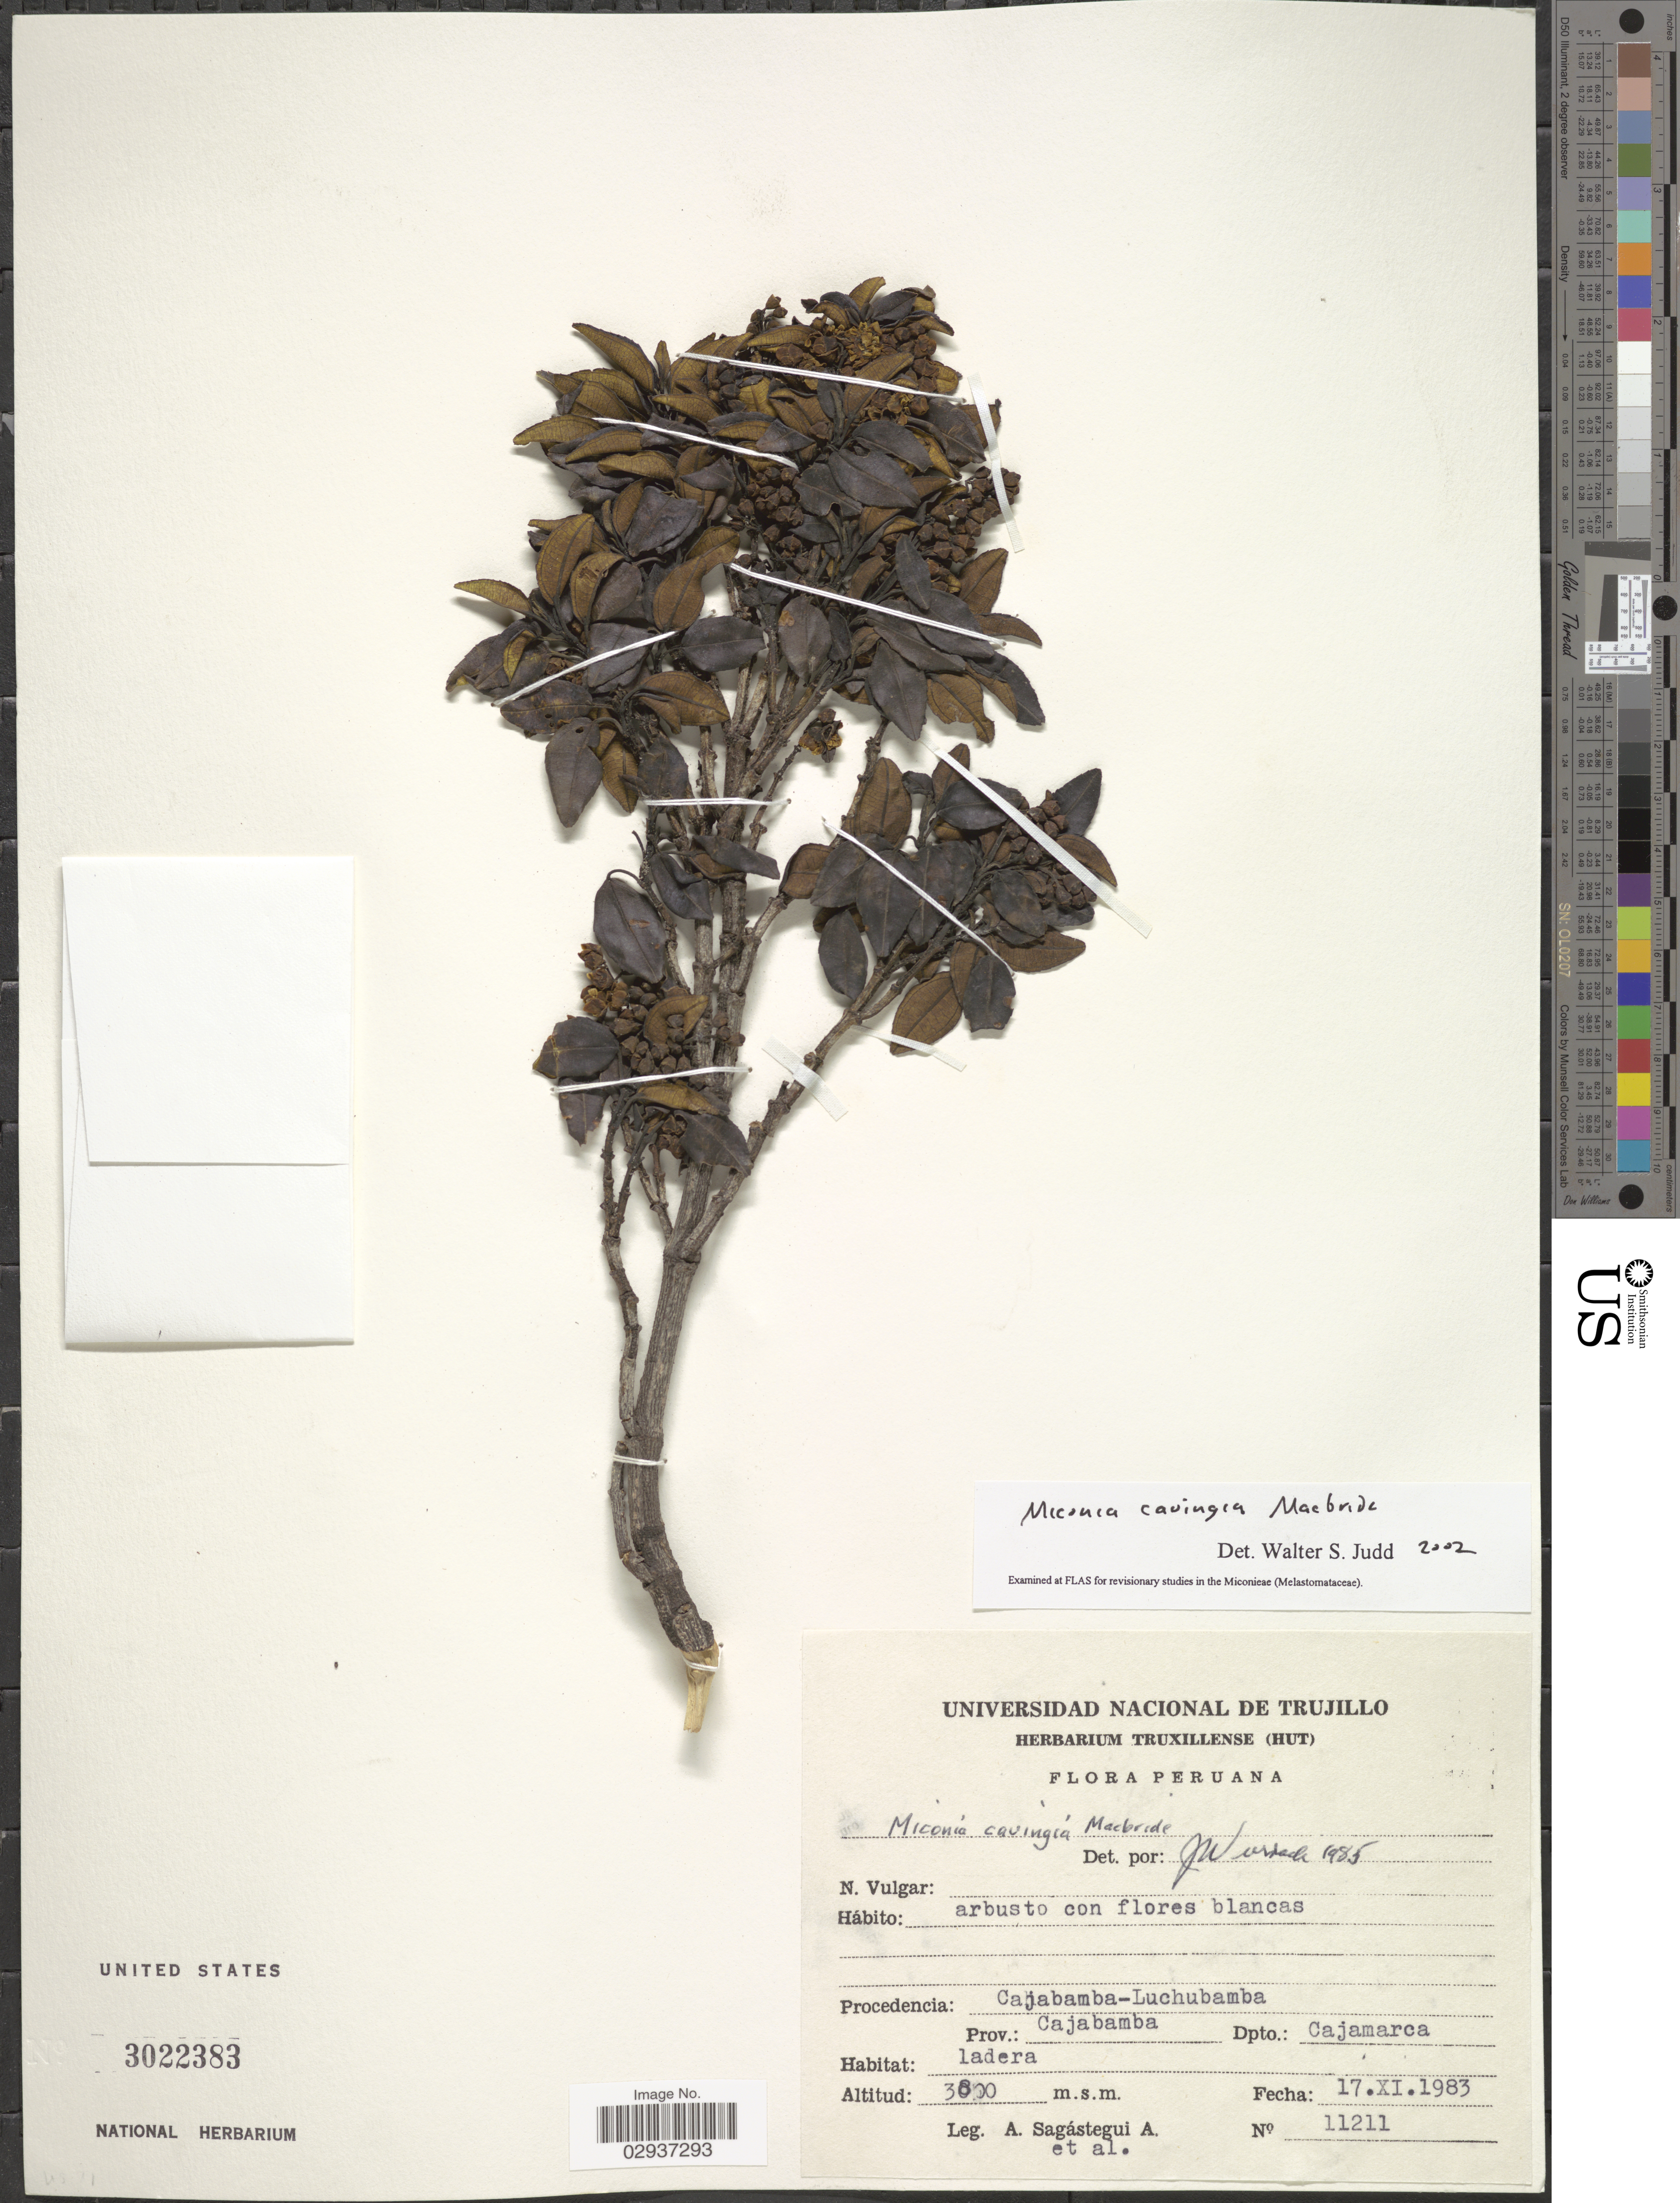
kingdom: Plantae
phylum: Tracheophyta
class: Magnoliopsida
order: Myrtales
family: Melastomataceae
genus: Miconia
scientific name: Miconia cauingia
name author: J.F. Macbr.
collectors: A. Sagástegui A. & et al.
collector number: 11211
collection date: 1983-11-17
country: Peru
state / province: Cajamarca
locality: Cajabamba-Luchubamba. Prov.: Cajabamba. Dpto.: Cajamarca.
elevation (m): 3800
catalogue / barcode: US 3022383